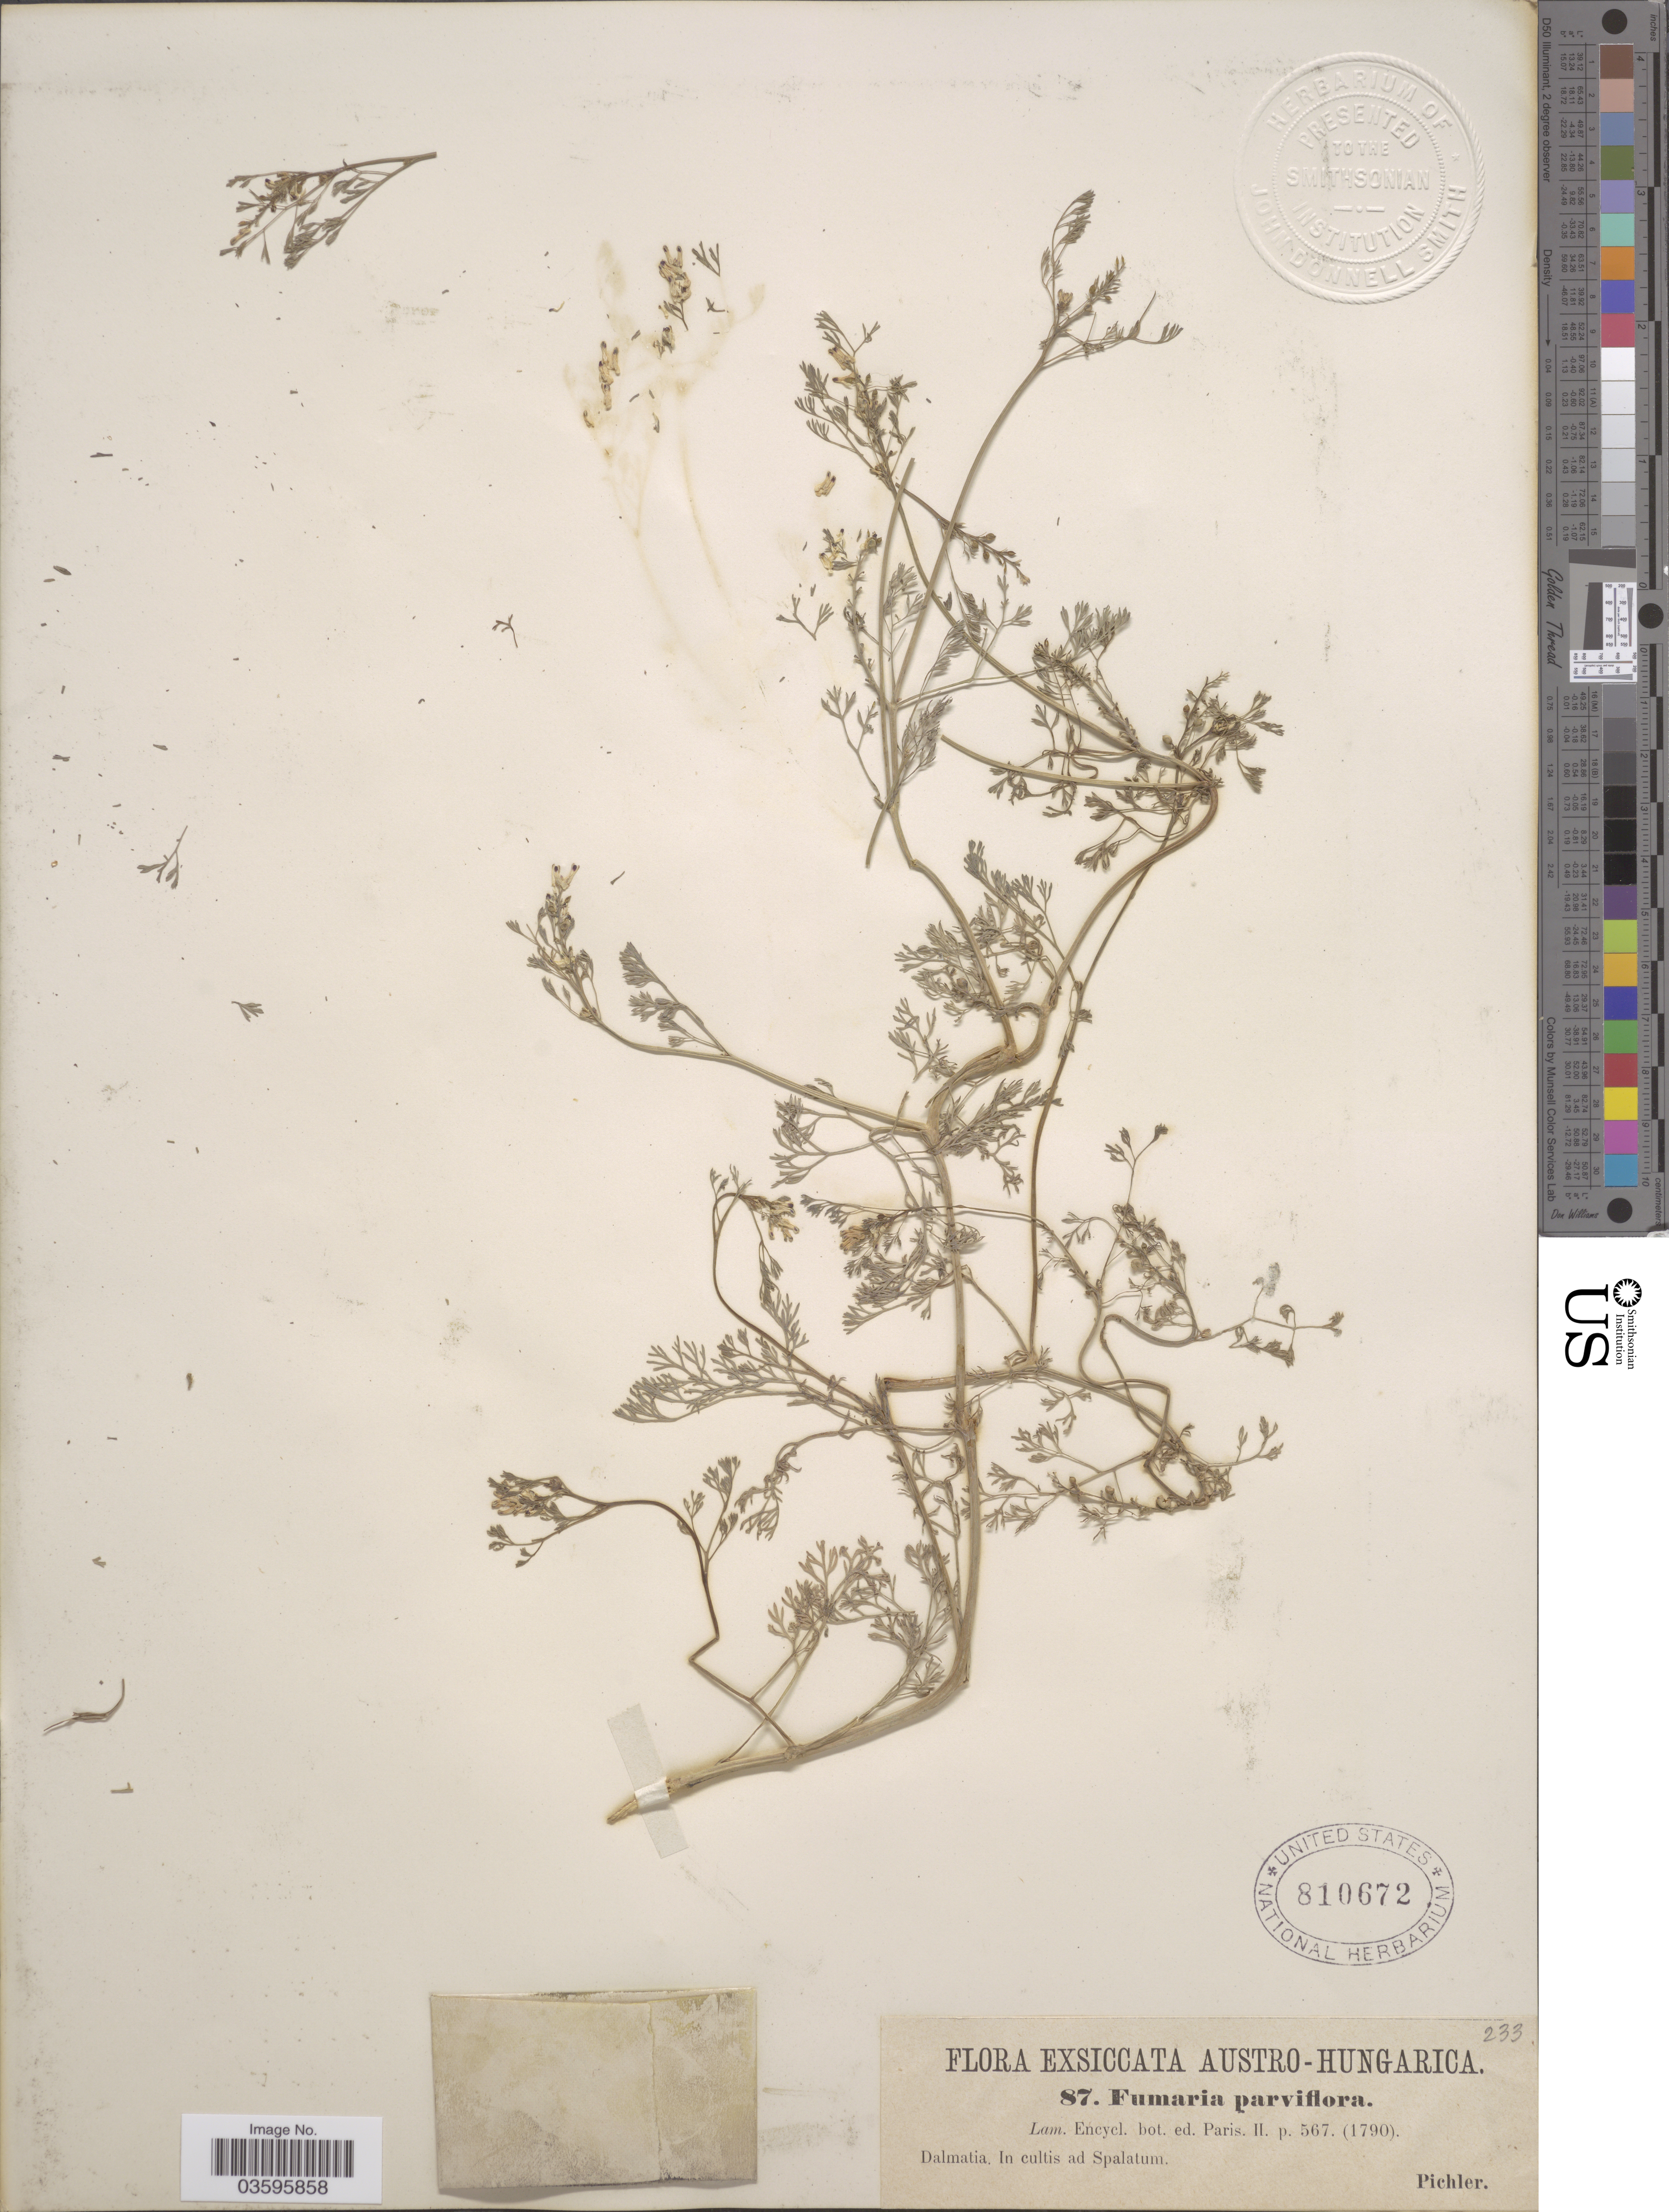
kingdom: Plantae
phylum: Tracheophyta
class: Magnoliopsida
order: Ranunculales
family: Papaveraceae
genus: Fumaria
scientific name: Fumaria parviflora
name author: Lam.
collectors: Pichler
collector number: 87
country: Croatia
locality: Austro-Hungarica. Dalmatia. In cultis ad Spalatum.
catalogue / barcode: US 810672